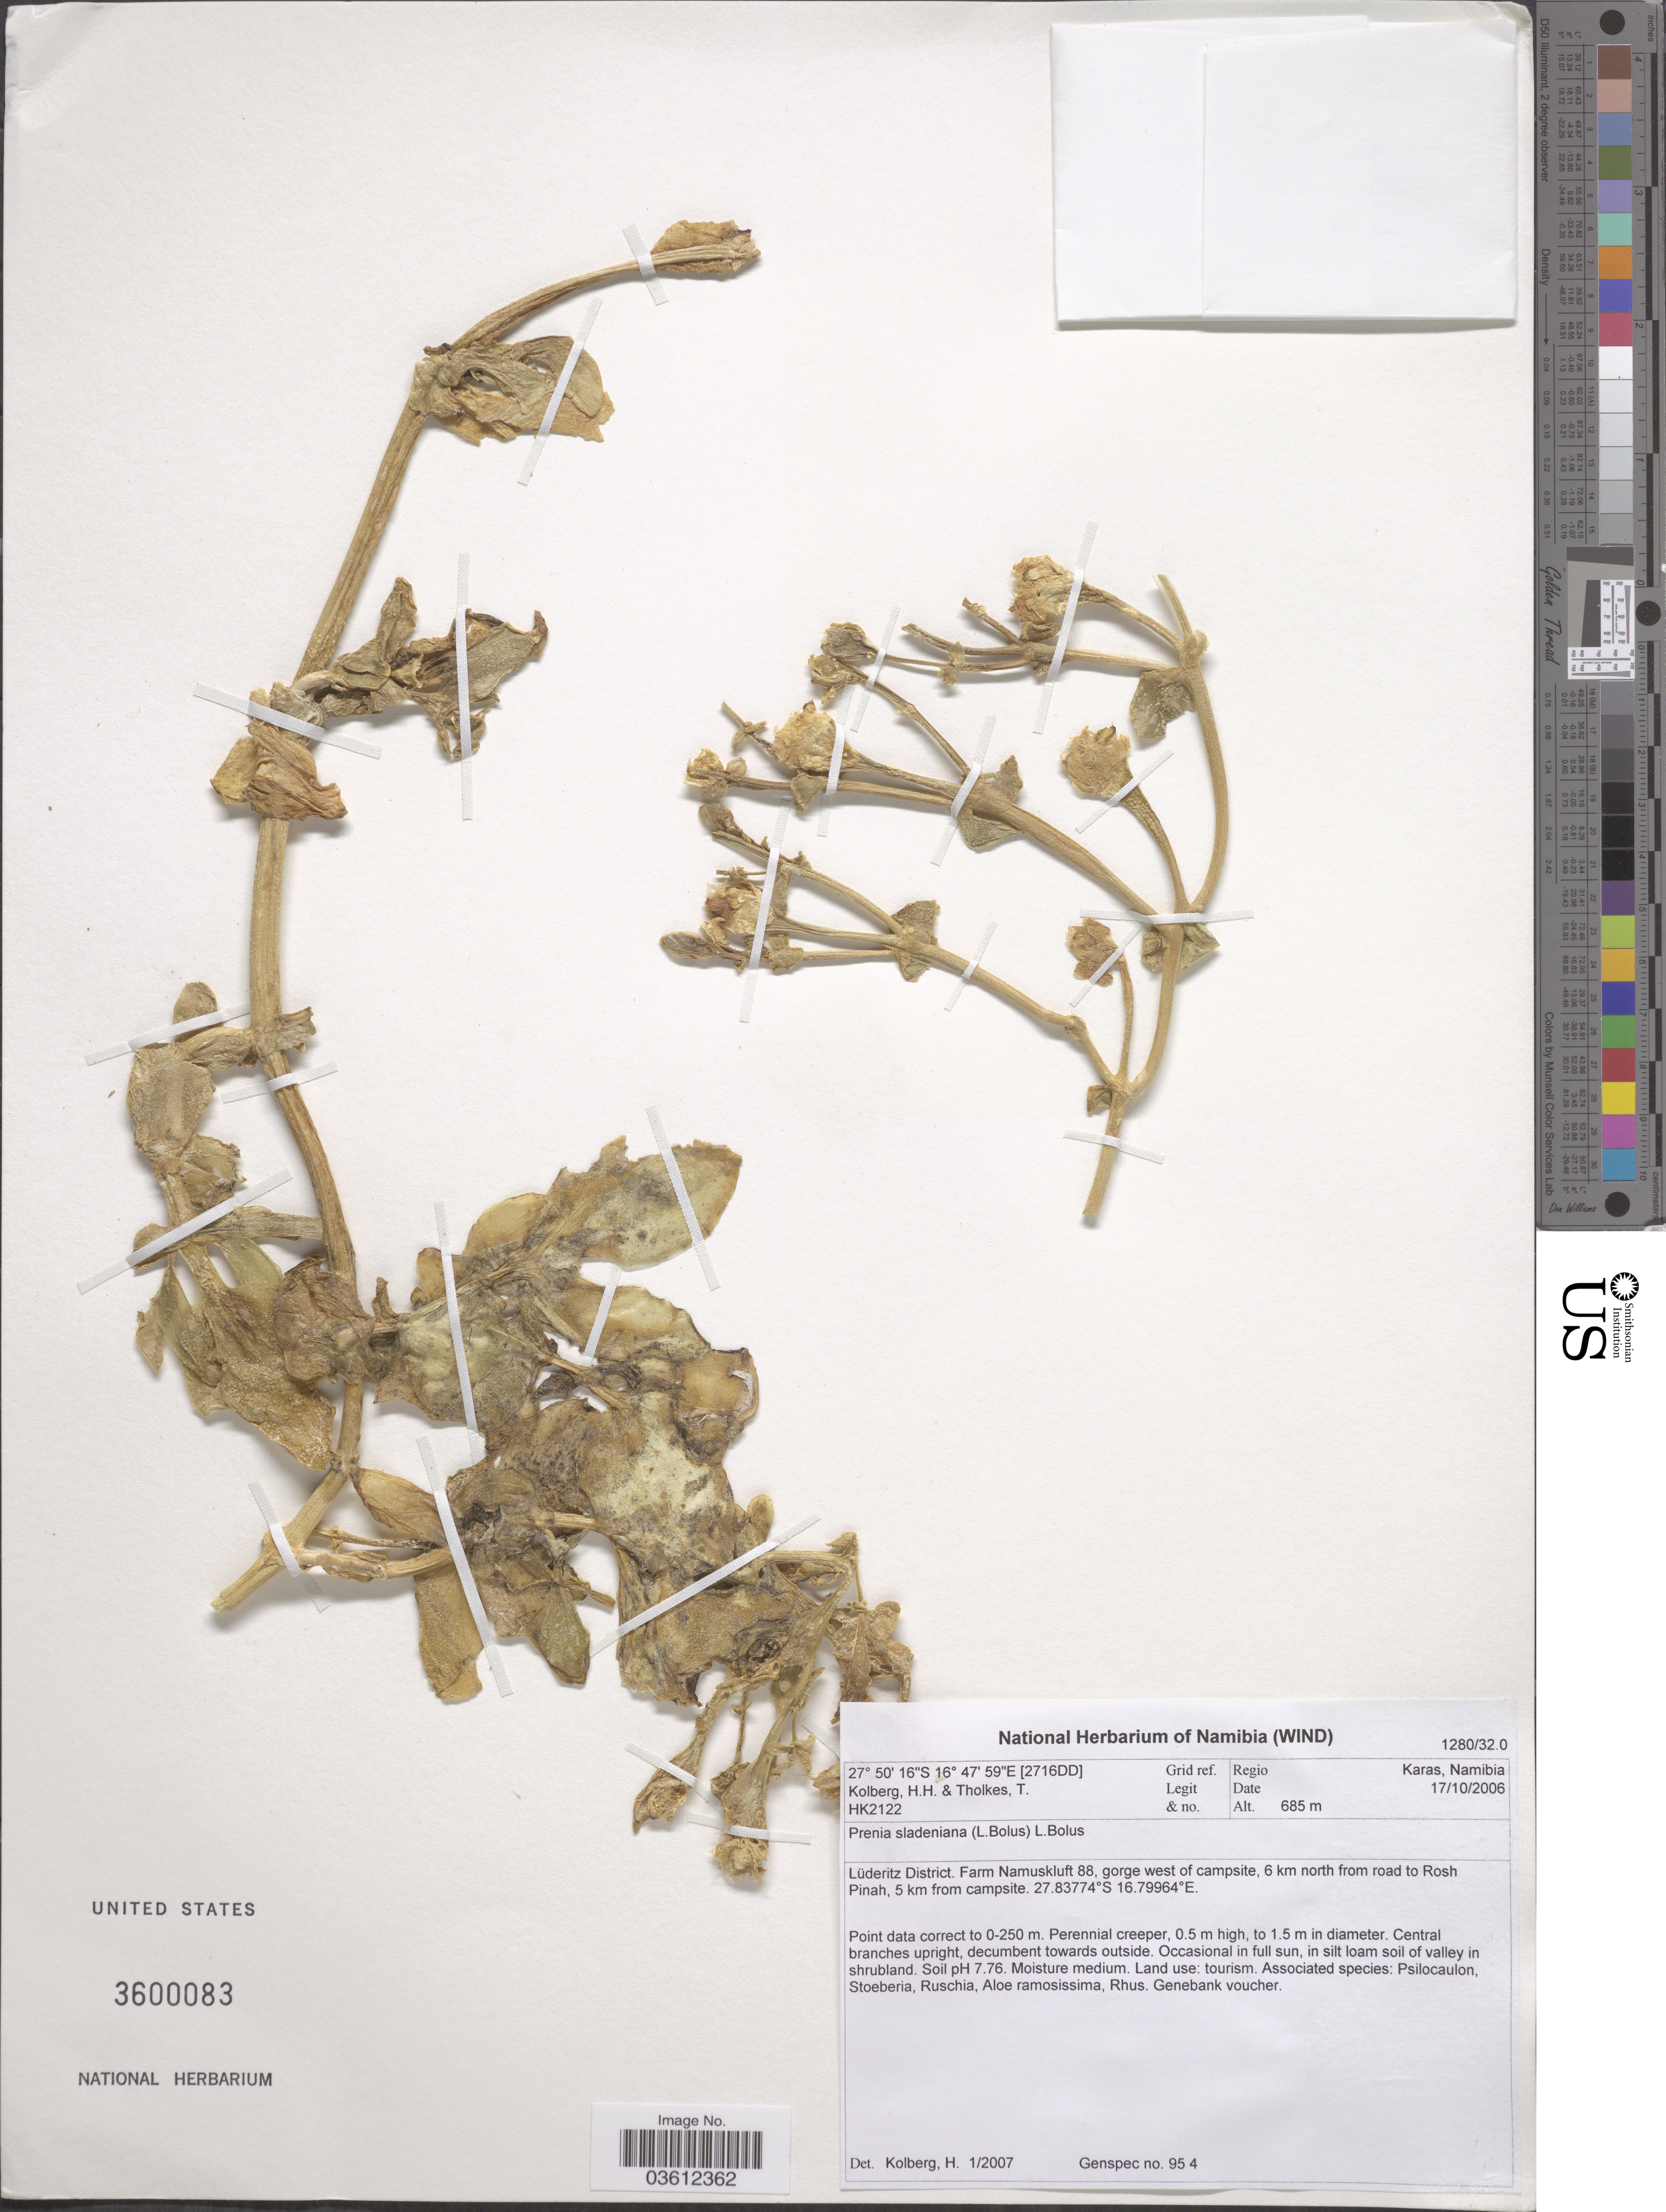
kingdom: Plantae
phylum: Tracheophyta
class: Magnoliopsida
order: Caryophyllales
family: Aizoaceae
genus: Mesembryanthemum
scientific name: Mesembryanthemum sladenianum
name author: L. Bolus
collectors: H. H. Kolberg & T. Tholkes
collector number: HK2122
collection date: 2006-10-17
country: Namibia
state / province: Karas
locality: Grid ref. [2716DD]. Regio Karas. Lüderitz District. Farm Namuskluft 88, gorge west of campsite, 6 km north from road to Rosh Pinah, 5 km from campsite.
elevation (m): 685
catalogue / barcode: US 3600083